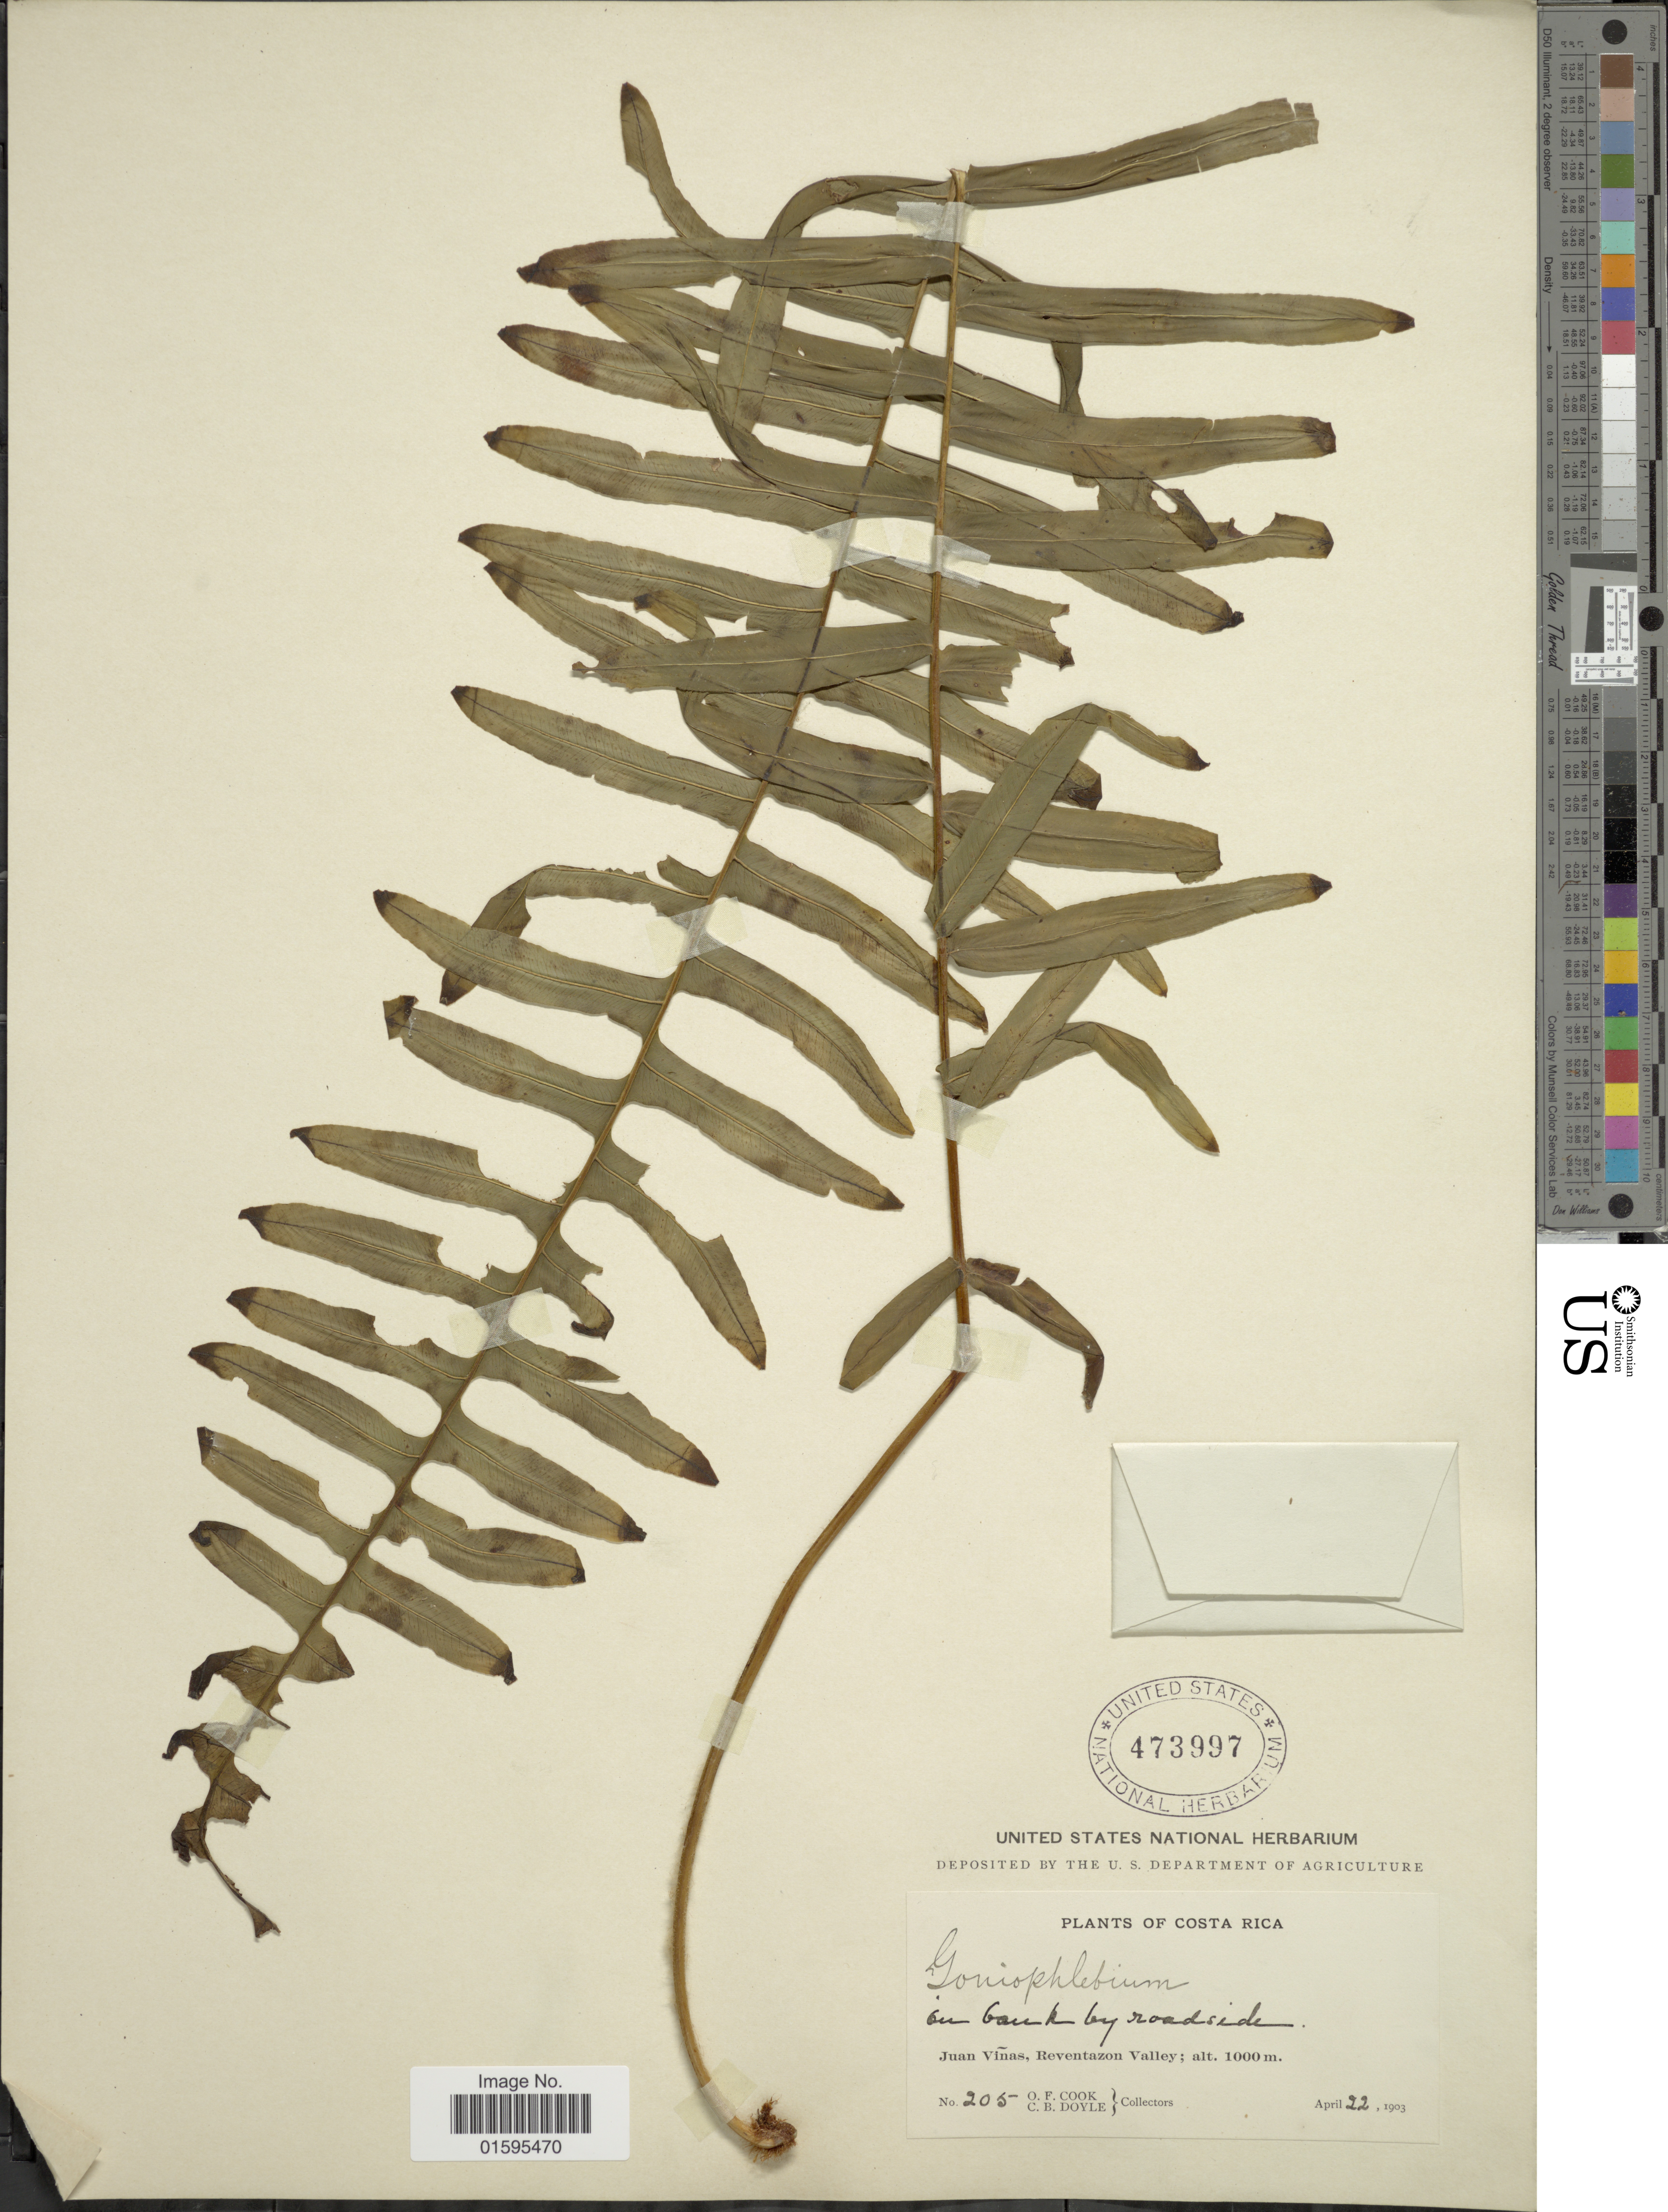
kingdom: Plantae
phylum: Tracheophyta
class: Polypodiopsida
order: Polypodiales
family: Polypodiaceae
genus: Polypodium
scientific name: Polypodium plectolepidioides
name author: Rosenst.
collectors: O. F. Cook & C. Doyle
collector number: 205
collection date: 1903-04-22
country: Costa Rica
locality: Juan Vinas, Reventazon Valley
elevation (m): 1000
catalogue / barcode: US 473997